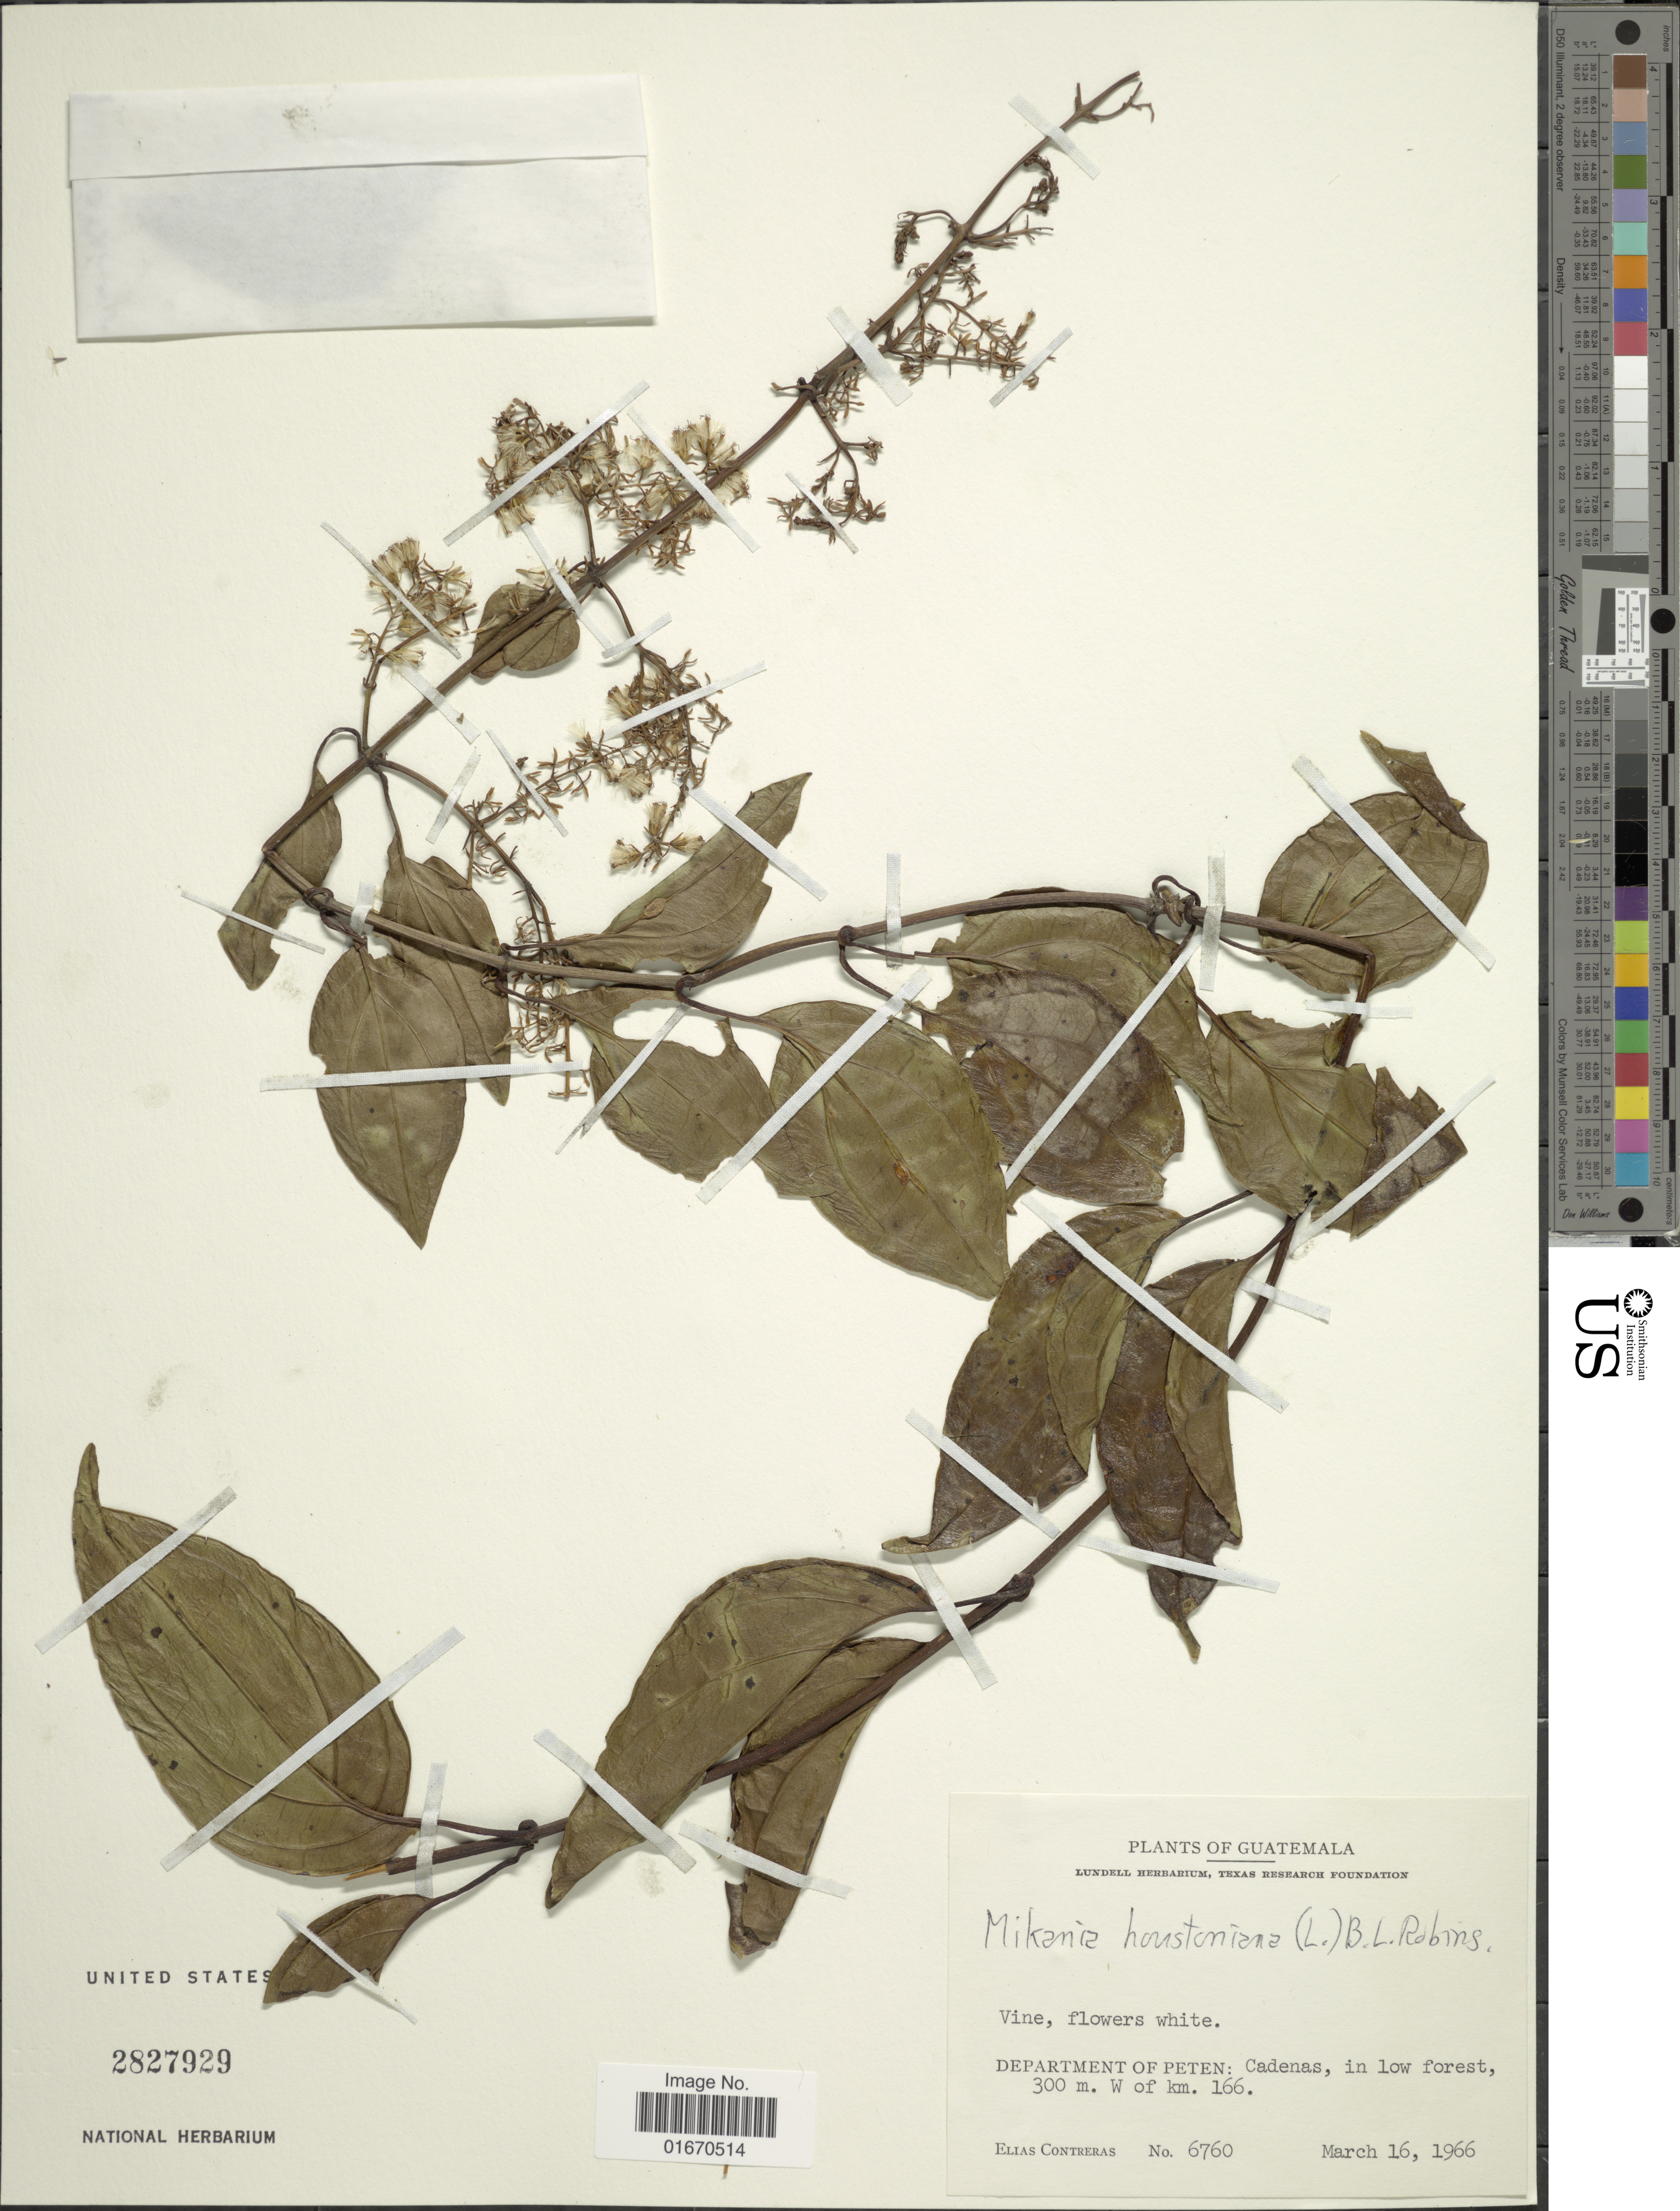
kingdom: Plantae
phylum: Tracheophyta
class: Magnoliopsida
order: Asterales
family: Asteraceae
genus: Mikania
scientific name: Mikania houstoniana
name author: (L.) B.L. Rob.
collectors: E. Contreras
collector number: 6760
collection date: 1966-03-16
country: Guatemala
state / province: El Petén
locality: Department of Peten, Cadenas, W of Km 166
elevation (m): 300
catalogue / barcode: US 2827929